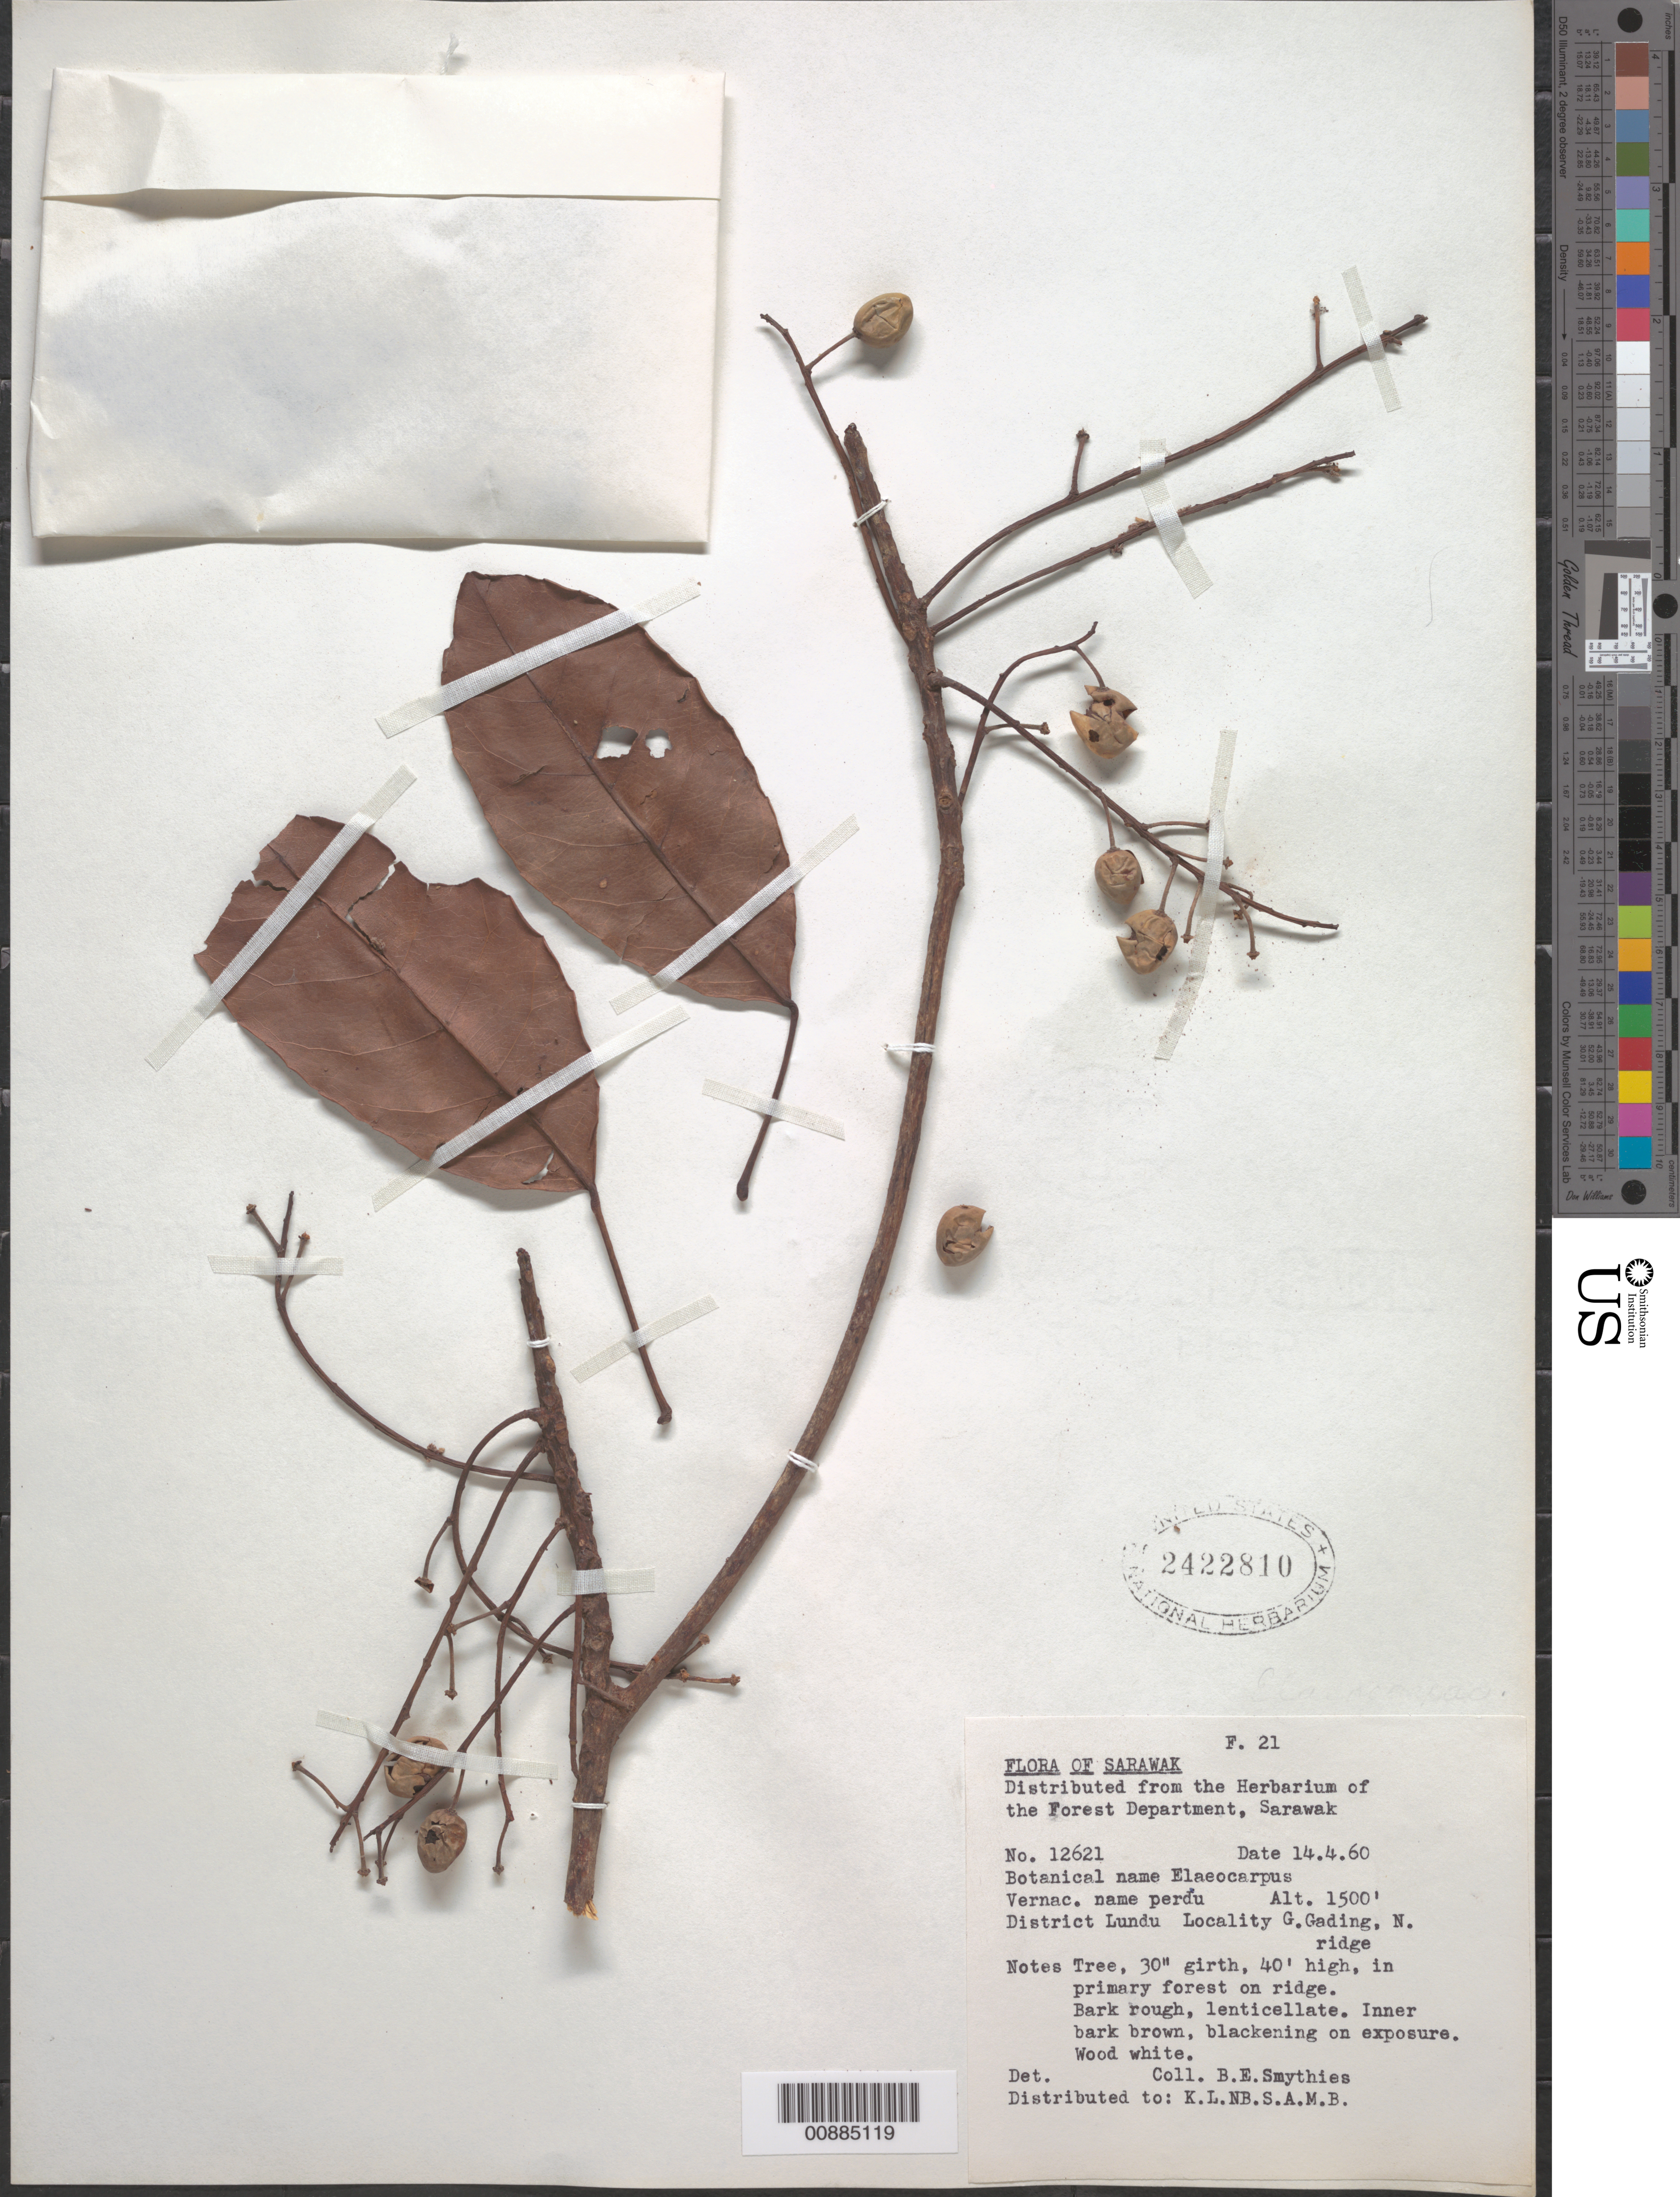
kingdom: Plantae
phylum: Tracheophyta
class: Magnoliopsida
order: Oxalidales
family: Elaeocarpaceae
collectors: B.E. Smythies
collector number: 12621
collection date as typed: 14 Apr 1960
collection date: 1960-04-14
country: Malaysia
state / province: Sarawak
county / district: Lundu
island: Borneo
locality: G.Gading, N. ridge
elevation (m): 457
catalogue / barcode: US 2422810